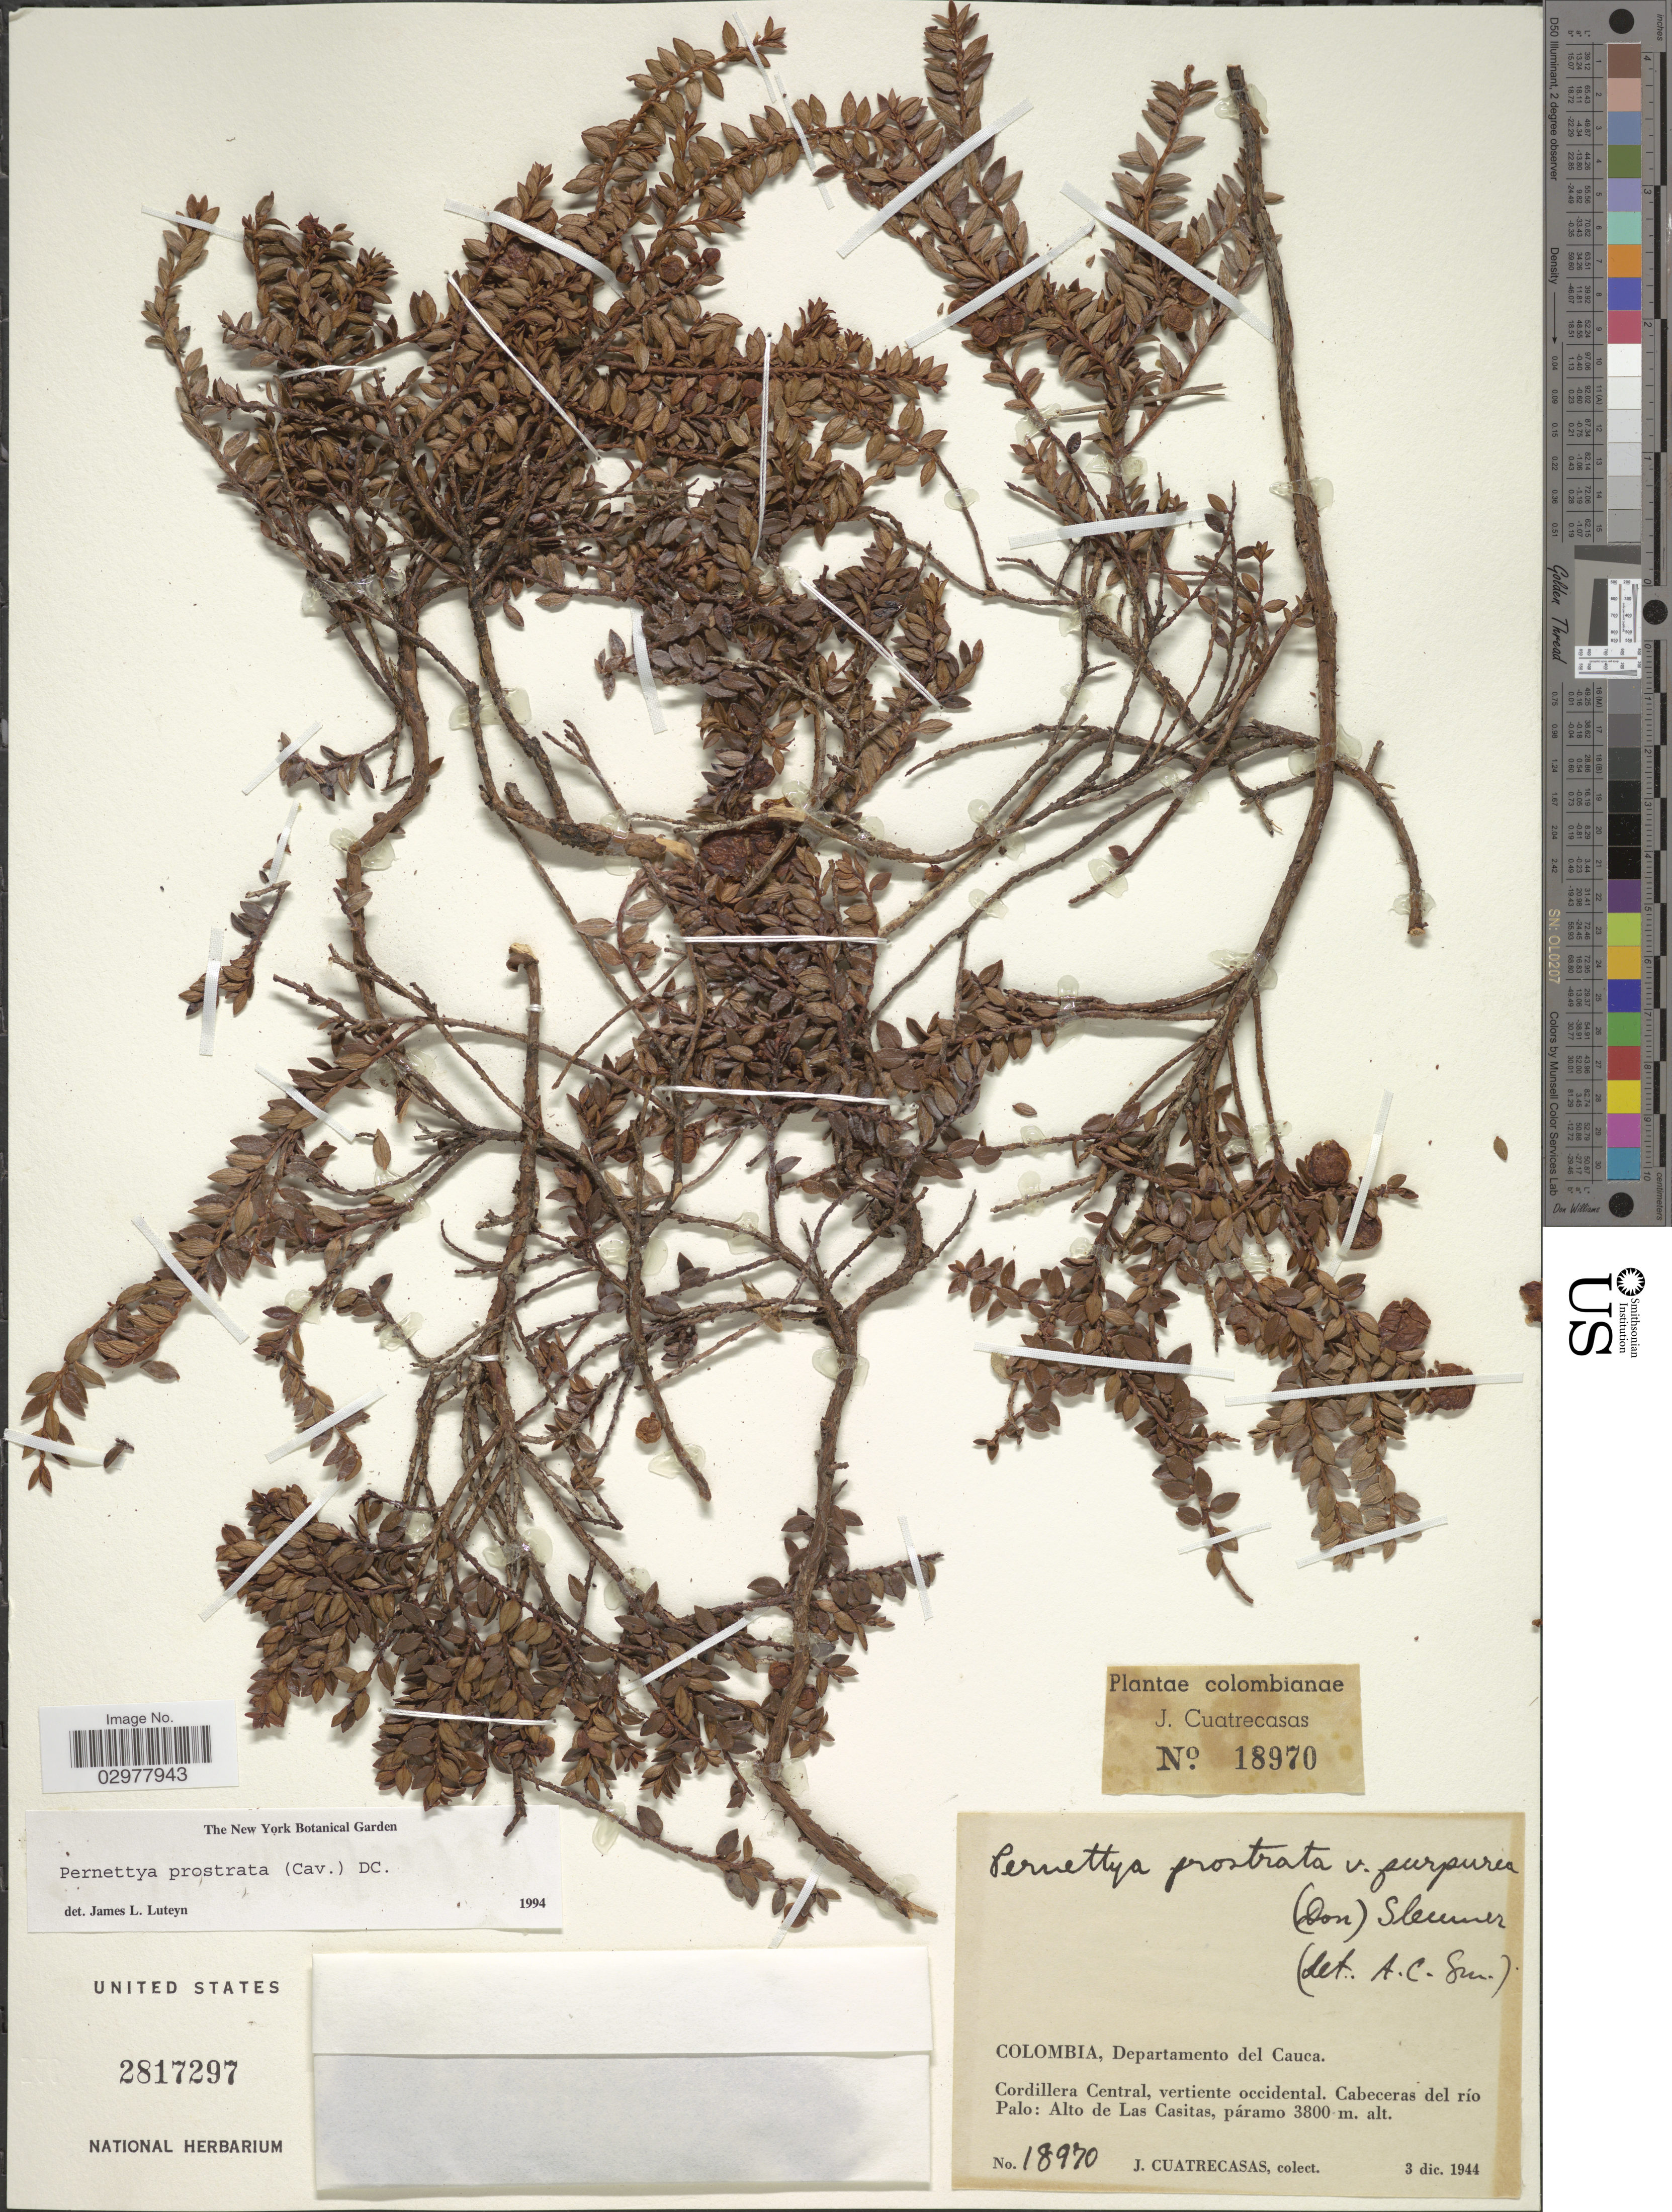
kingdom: Plantae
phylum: Tracheophyta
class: Magnoliopsida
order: Ericales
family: Ericaceae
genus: Pernettya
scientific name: Pernettya prostrata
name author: (Cav.) DC.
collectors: J. Cuatrecasas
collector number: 18970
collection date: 1944-12-03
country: Colombia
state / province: Cauca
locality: Departamento del Cauca. Cordillera Central, vertiente occidental. Cabeceras del río Palo: Alto de Las Casitas, páramo.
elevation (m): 3800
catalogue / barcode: US 2817297